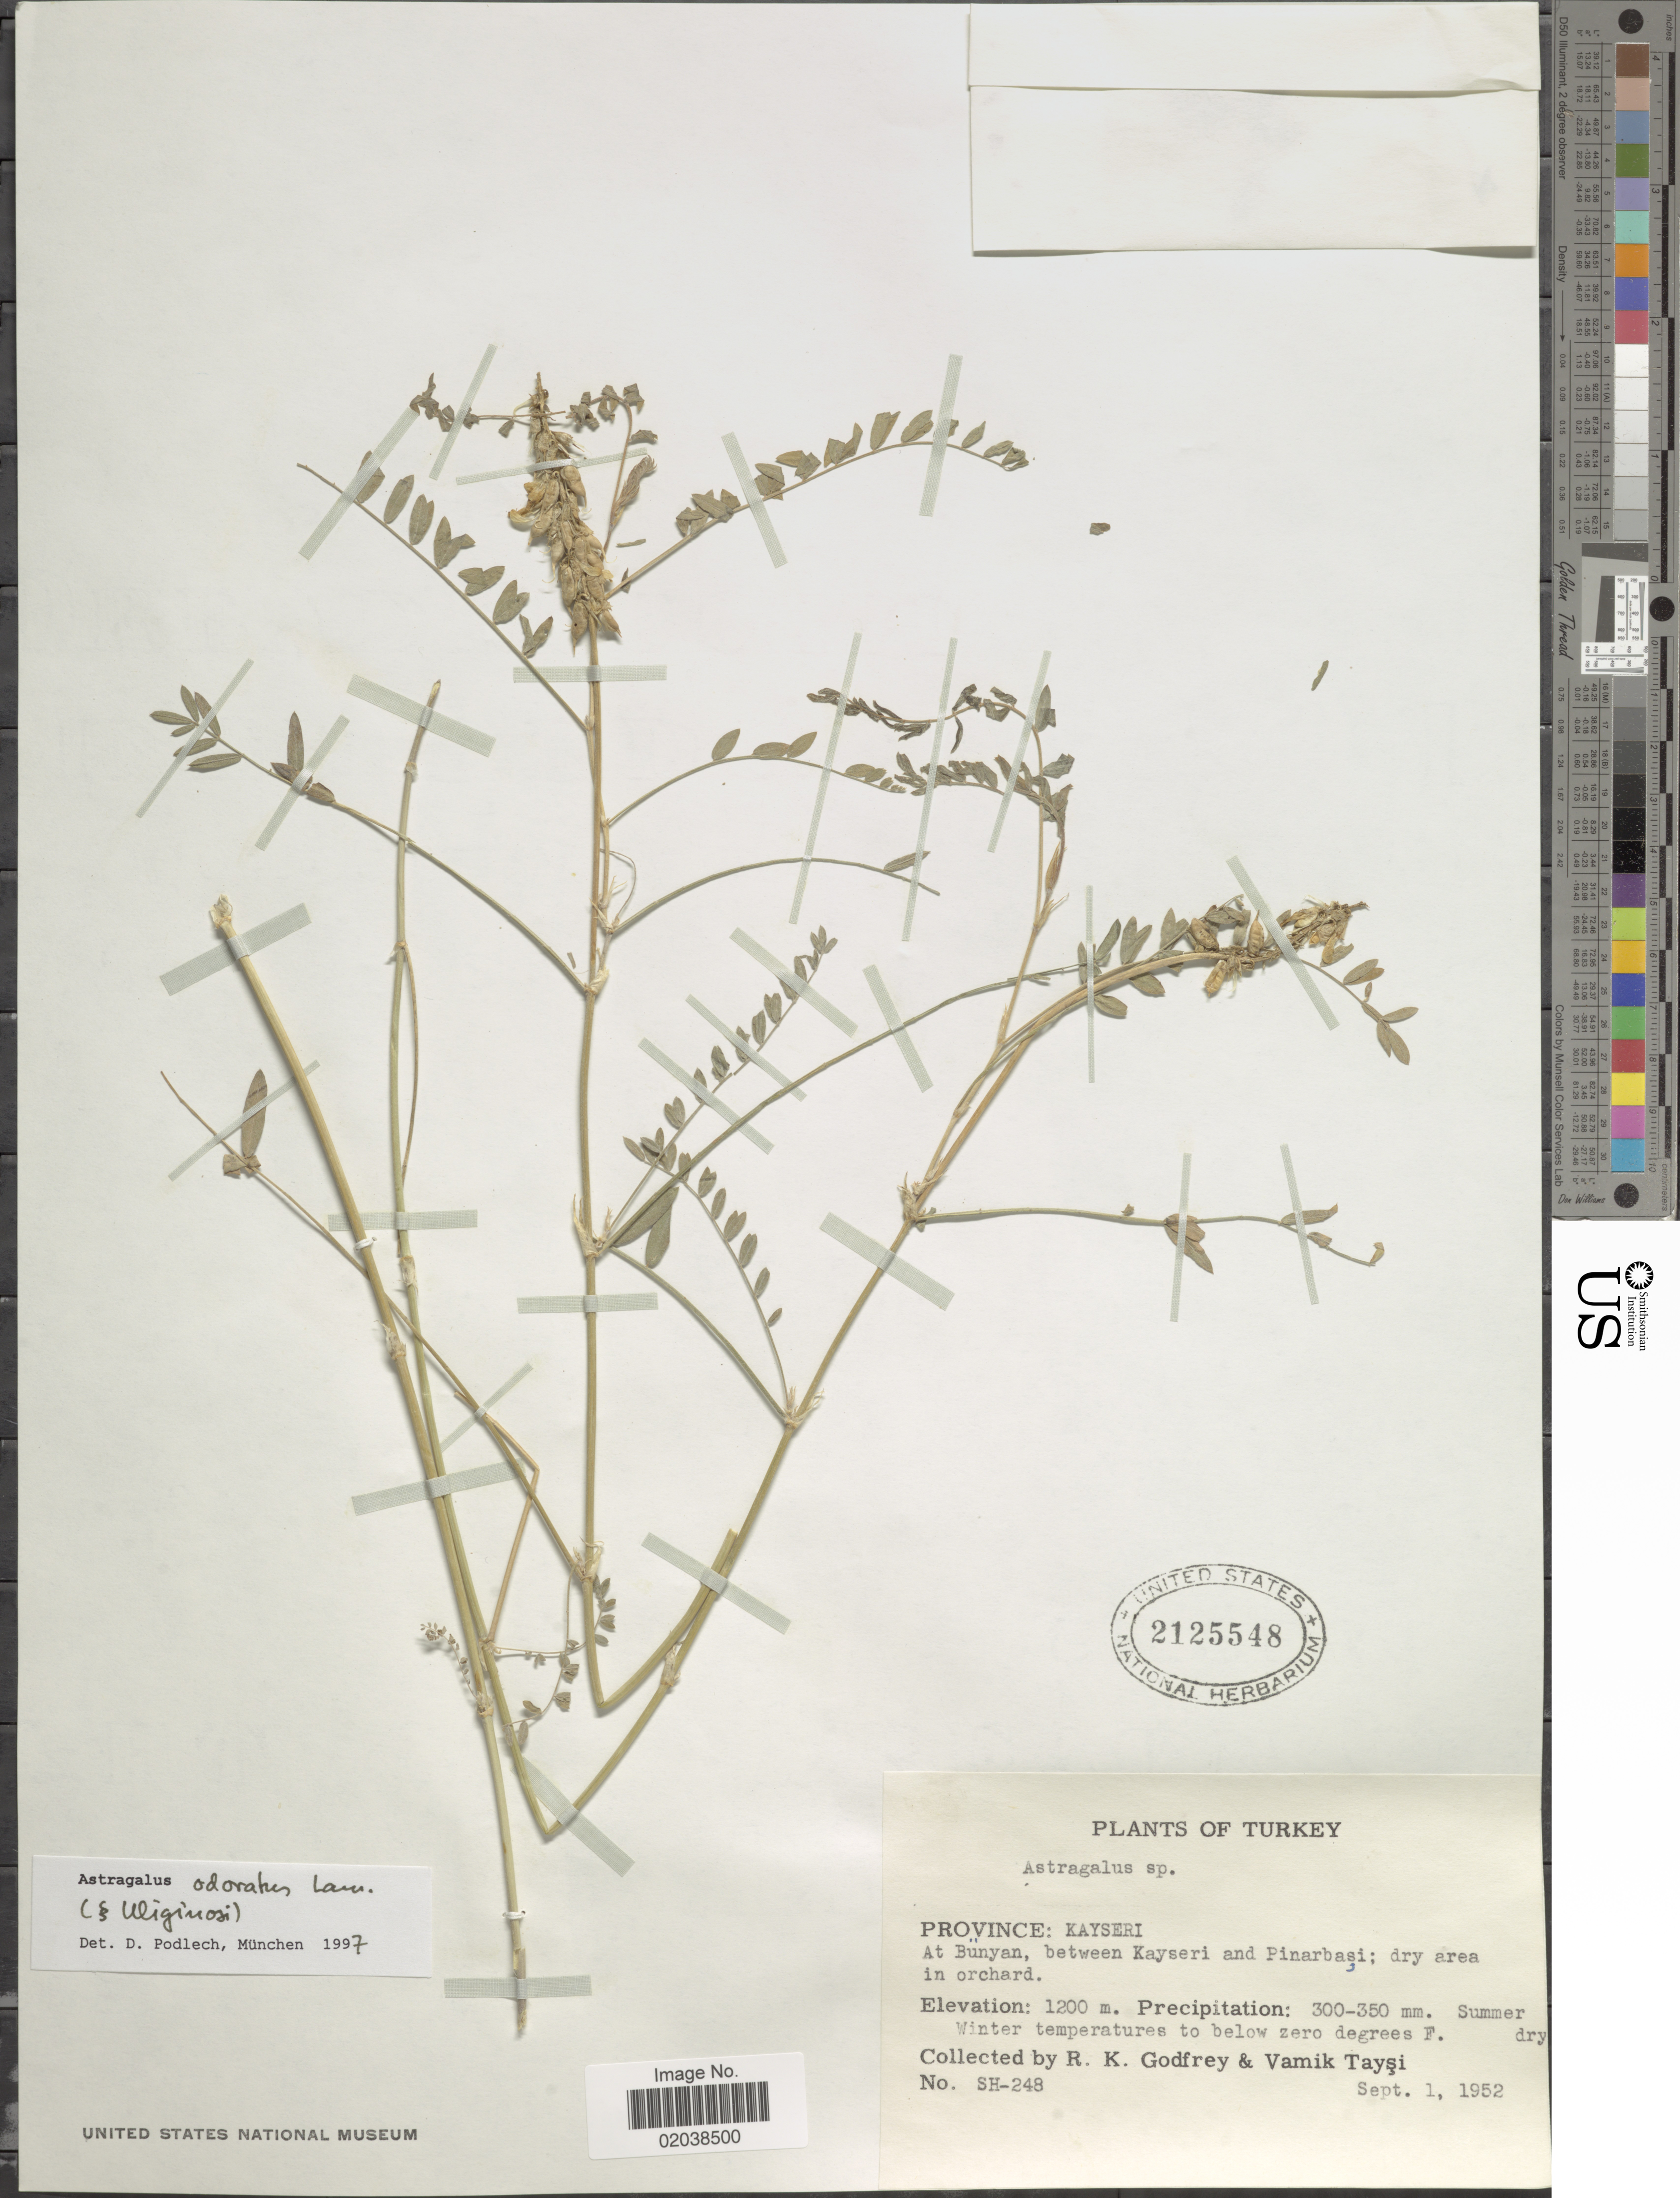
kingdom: Plantae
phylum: Tracheophyta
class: Magnoliopsida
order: Fabales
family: Fabaceae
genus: Astragalus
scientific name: Astragalus odoratus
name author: Lam.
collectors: R. K. Godfrey & V. Taysi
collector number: SH-248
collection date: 1952-09-01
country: Turkey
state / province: Kayseri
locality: At Bunyan, between Kayseri and Pinarbasi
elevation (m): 1200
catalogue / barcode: US 2125548